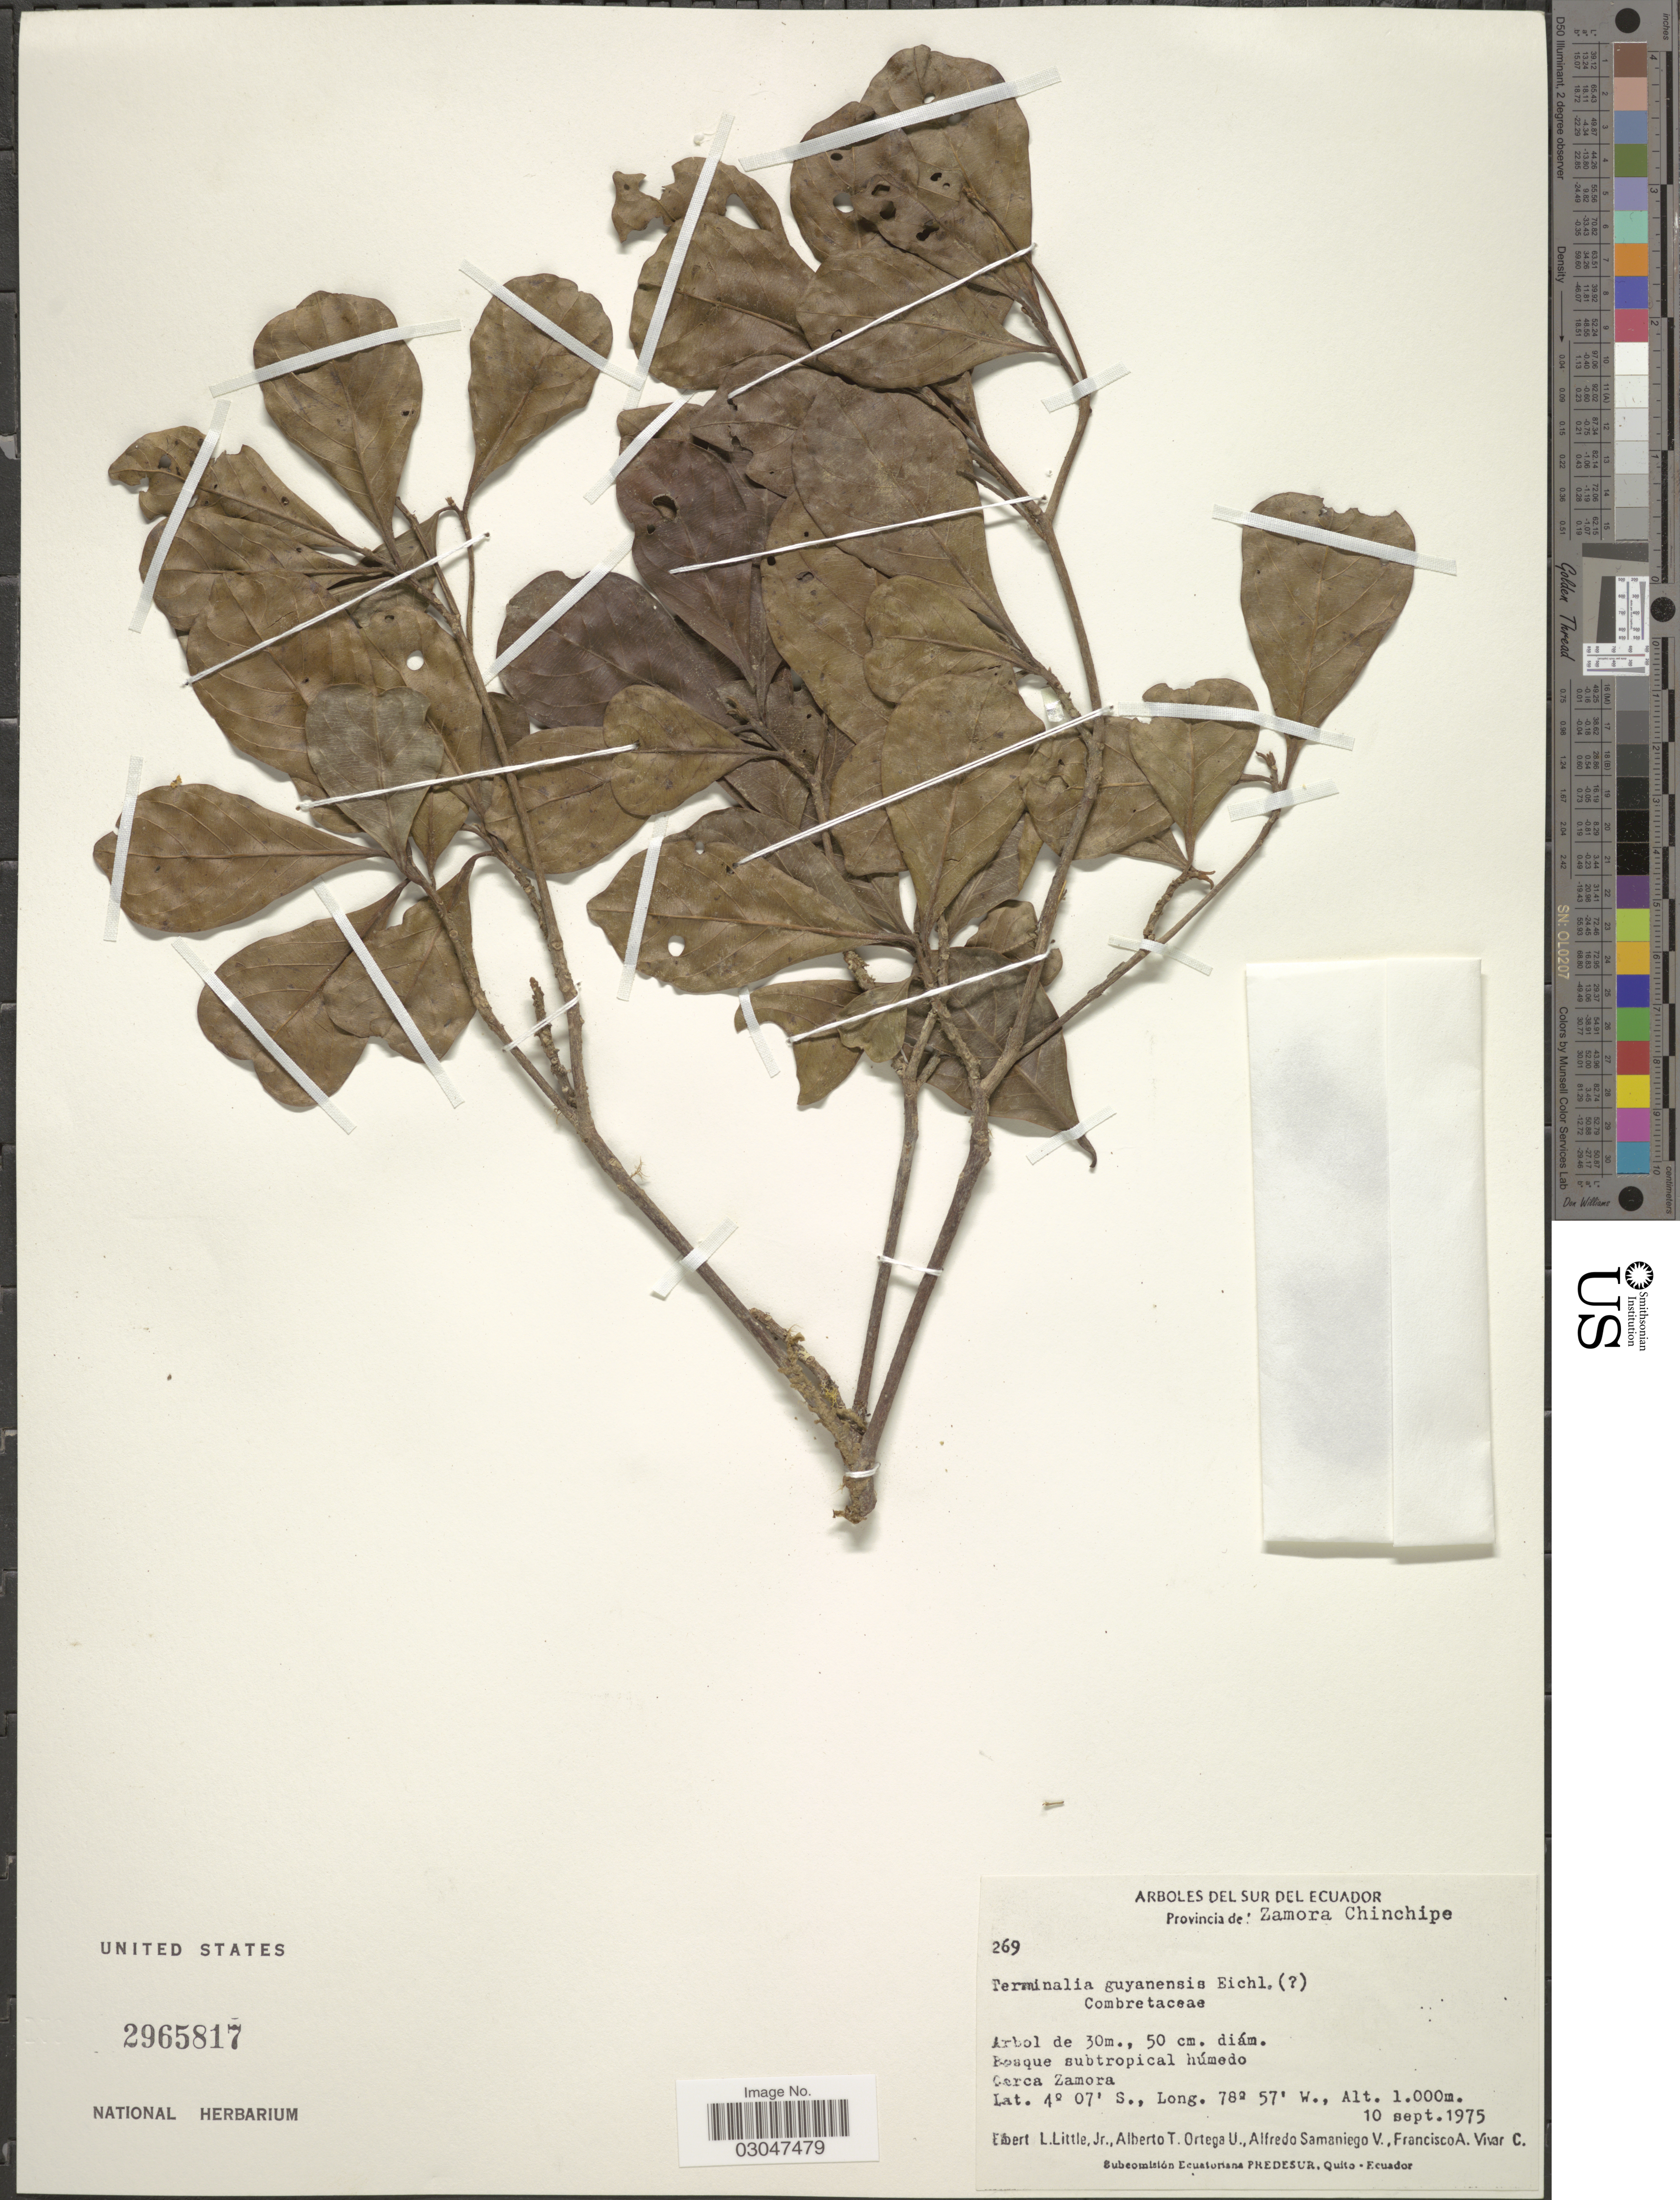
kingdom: Plantae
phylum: Tracheophyta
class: Magnoliopsida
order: Myrtales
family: Combretaceae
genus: Terminalia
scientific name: Terminalia guyanensis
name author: Eichler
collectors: E. L. Little, A. T. Ortega U., A. V. Samaniego & F. A. Vivar C.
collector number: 269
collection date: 1975-09-10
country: Ecuador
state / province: Zamora-Chinchipe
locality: Cerca Zamora.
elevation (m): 1000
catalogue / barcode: US 2965817